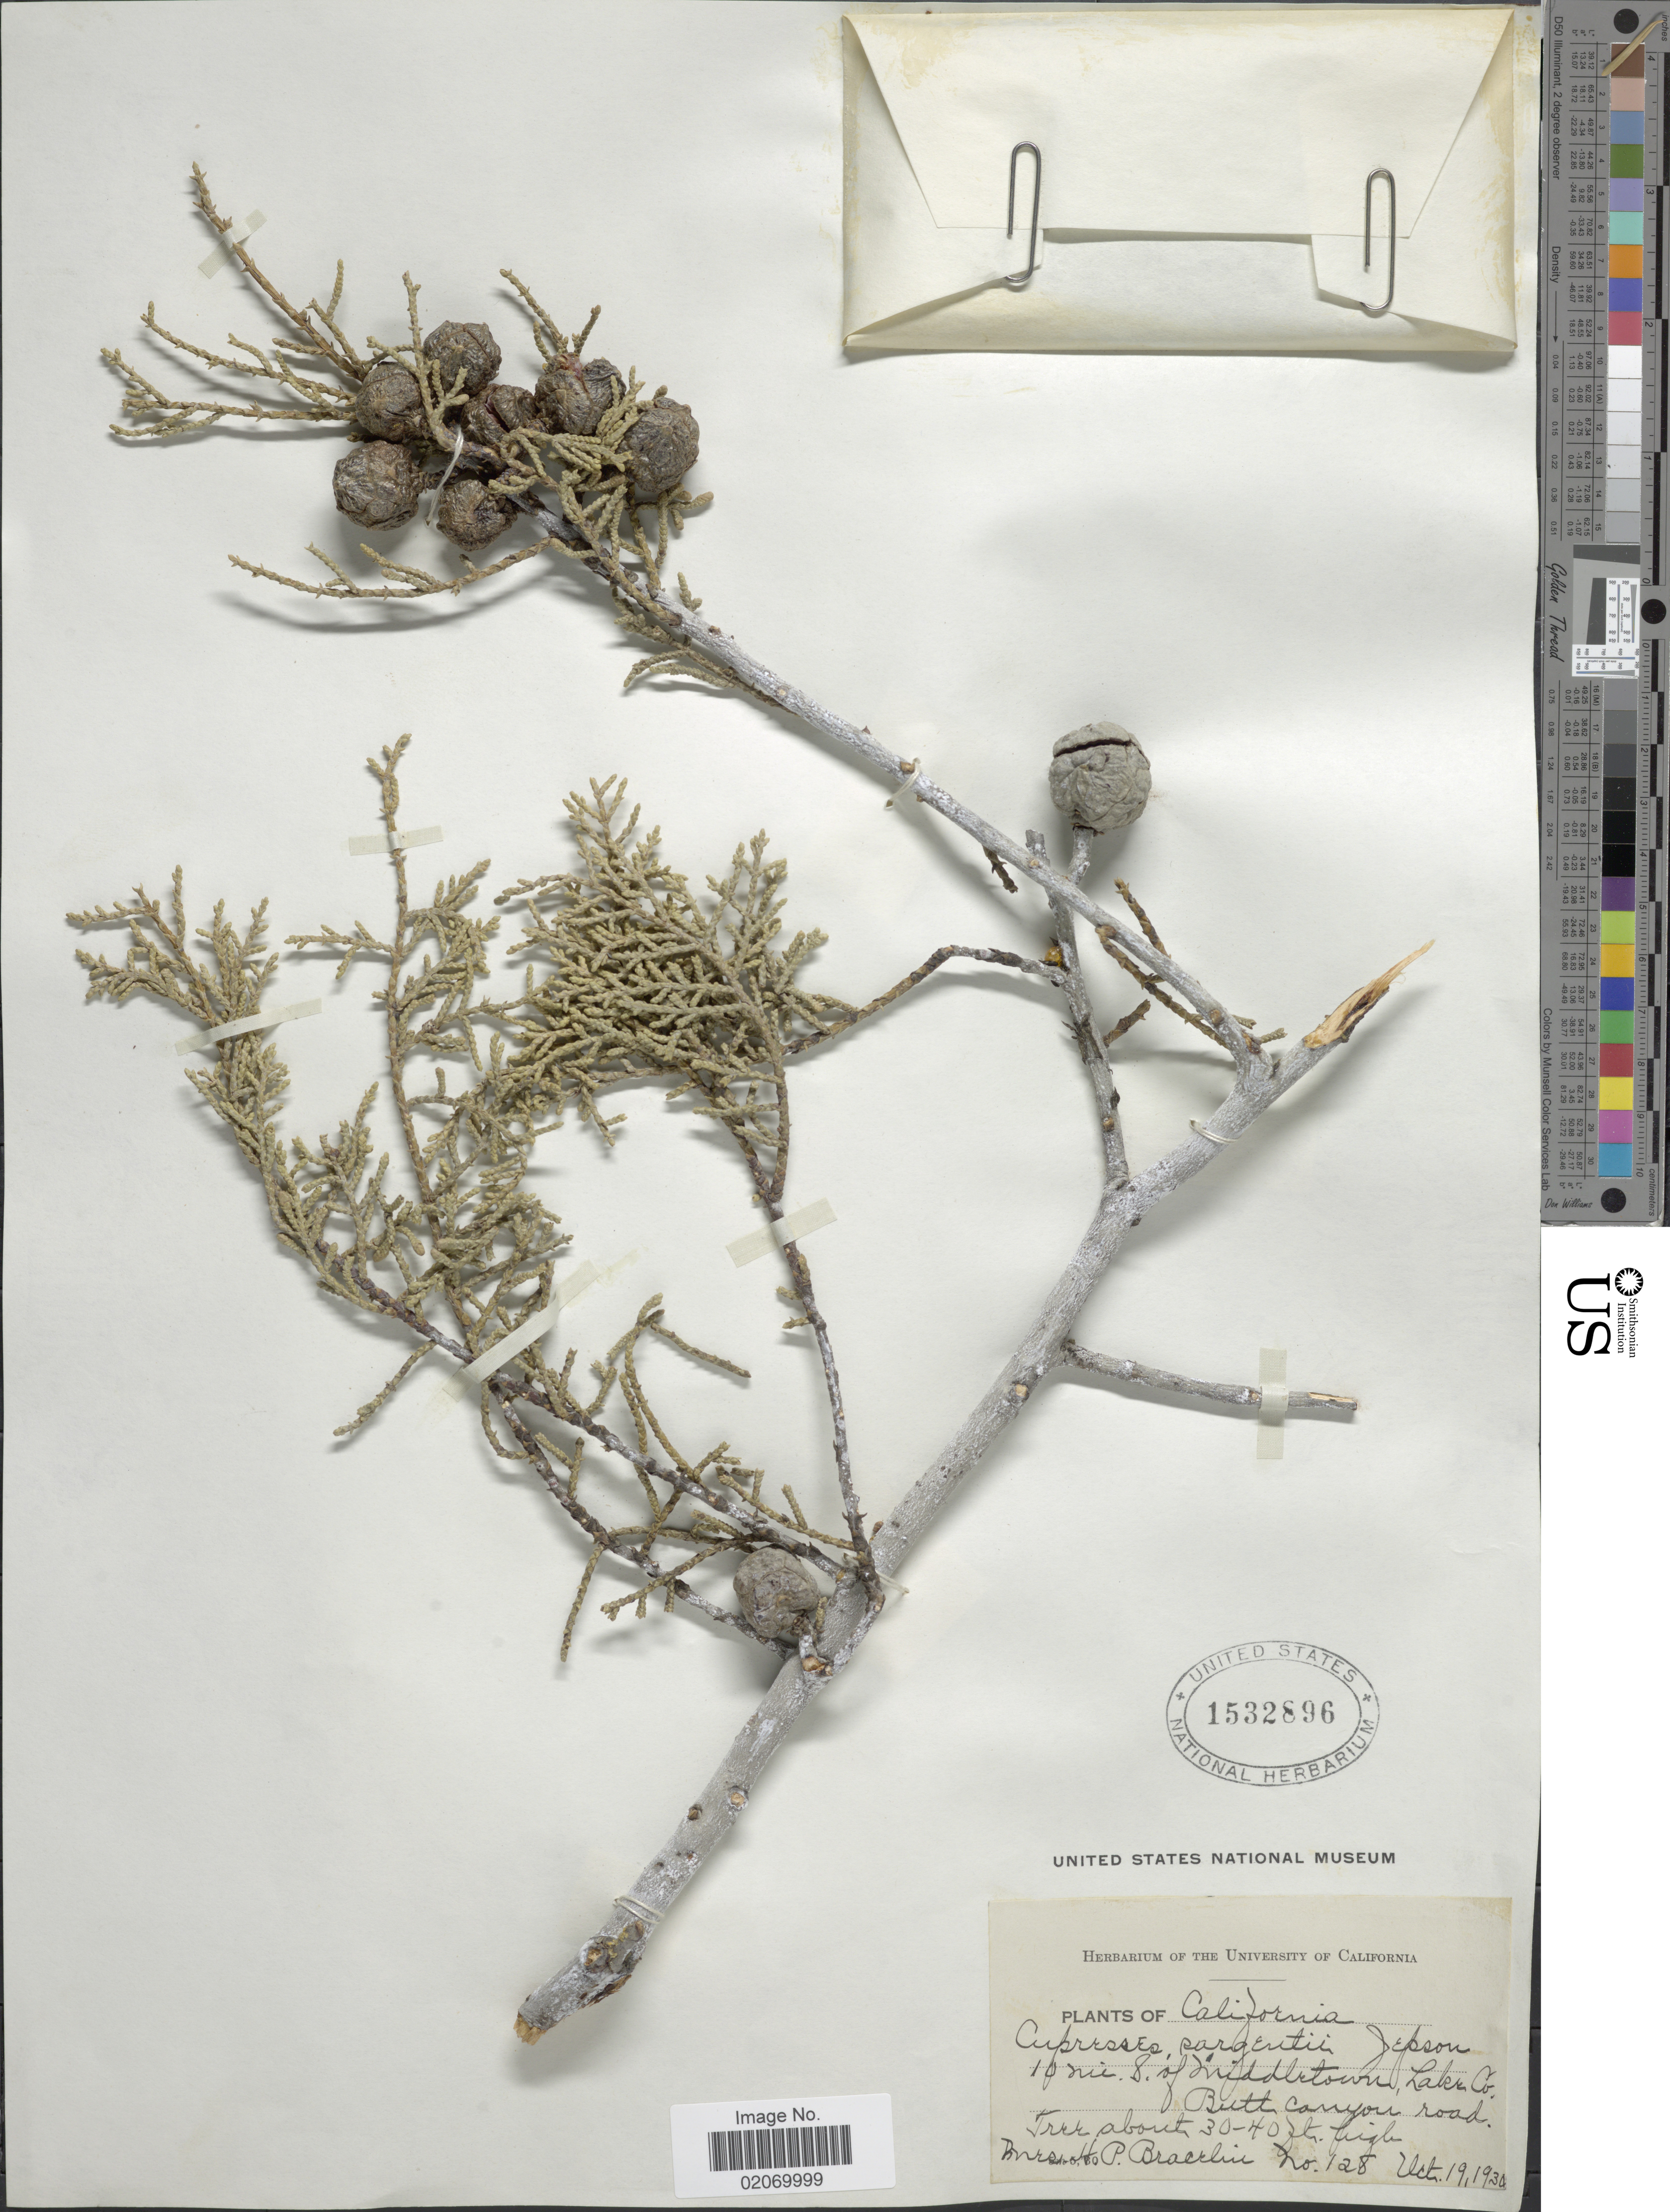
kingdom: Plantae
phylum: Tracheophyta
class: Pinopsida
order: Pinales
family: Cupressaceae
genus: Hesperocyparis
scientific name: Hesperocyparis sargentii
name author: (Jeps.) Bartel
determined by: (US) Smithsonian Institution - National Museum of Natural History - Department of Botany (UNITED STATES)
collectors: H. Bracelin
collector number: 128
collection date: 1930-10-19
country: United States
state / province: California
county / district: Lake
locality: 10 mi S of Middeltown, Lake Co, Butt Canyon road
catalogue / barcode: US 1532896